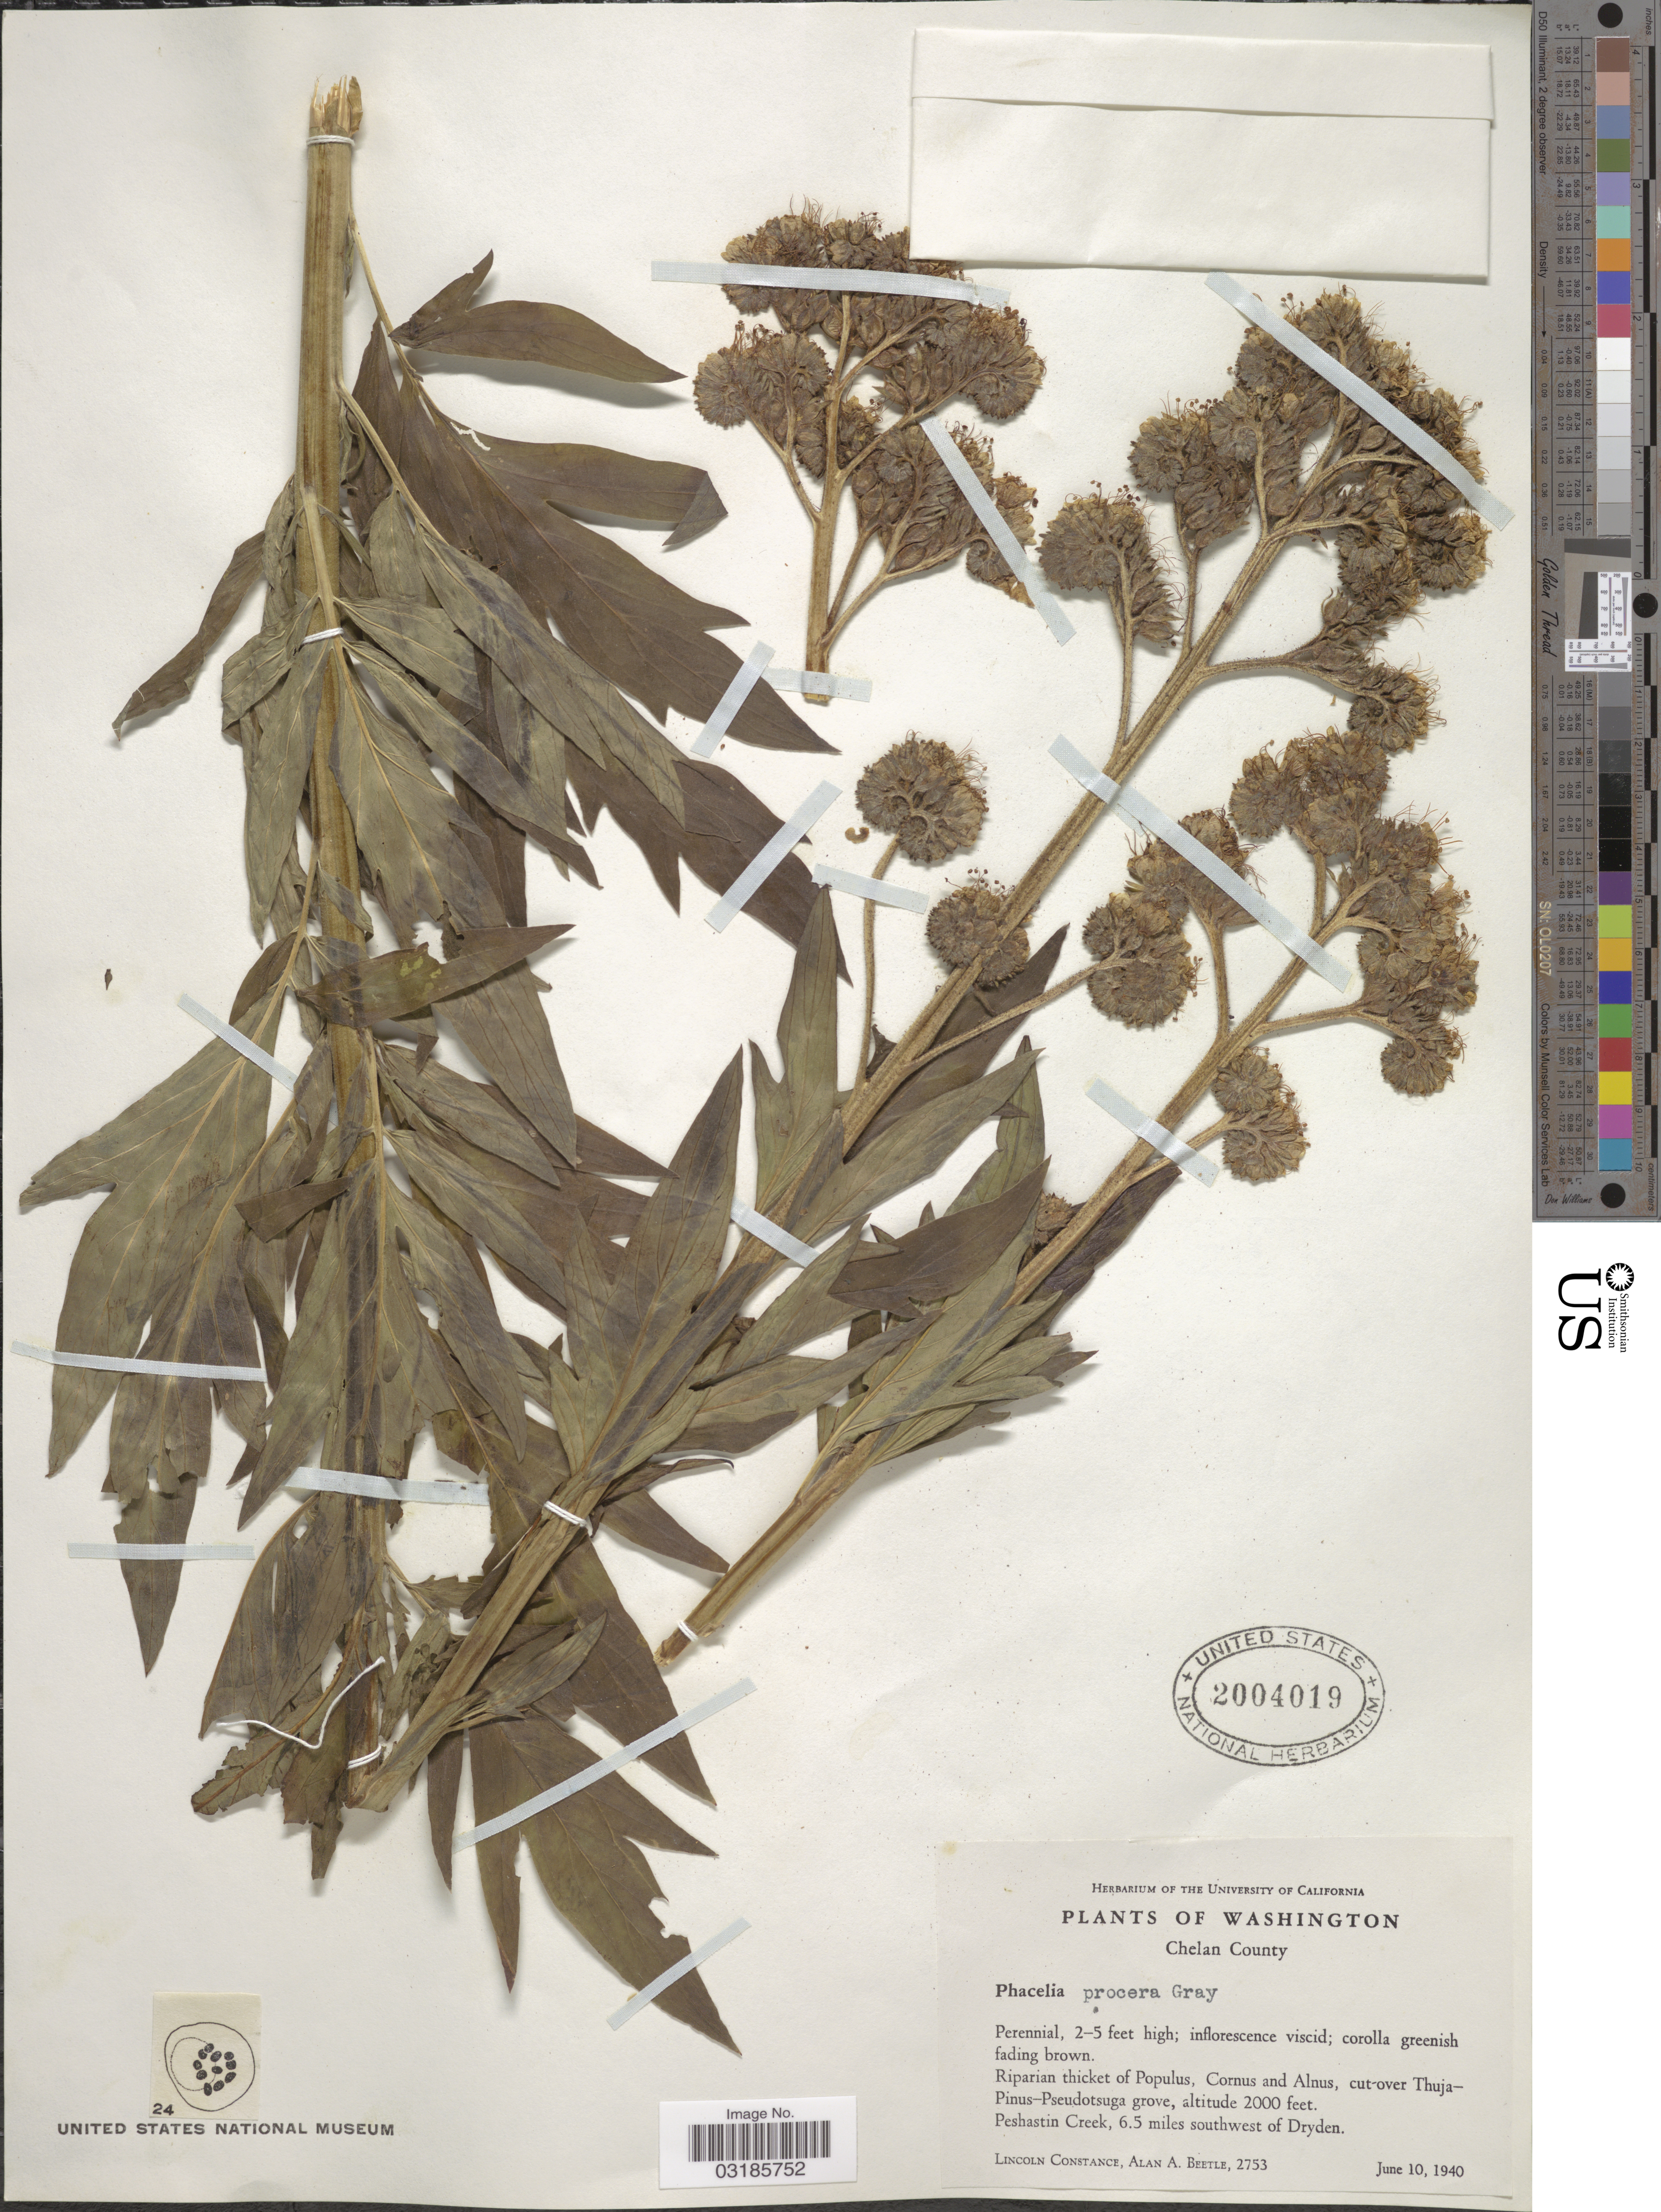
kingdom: Plantae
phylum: Tracheophyta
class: Magnoliopsida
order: Boraginales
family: Hydrophyllaceae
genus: Phacelia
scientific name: Phacelia procera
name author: A. Gray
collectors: L. Constance & A. A. Beetle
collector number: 2753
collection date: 1940-06-10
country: United States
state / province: Washington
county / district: Chelan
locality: Chelan County. Peshastin Creek, 6.5 miles southwest of Dryden.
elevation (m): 610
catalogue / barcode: US 2004019